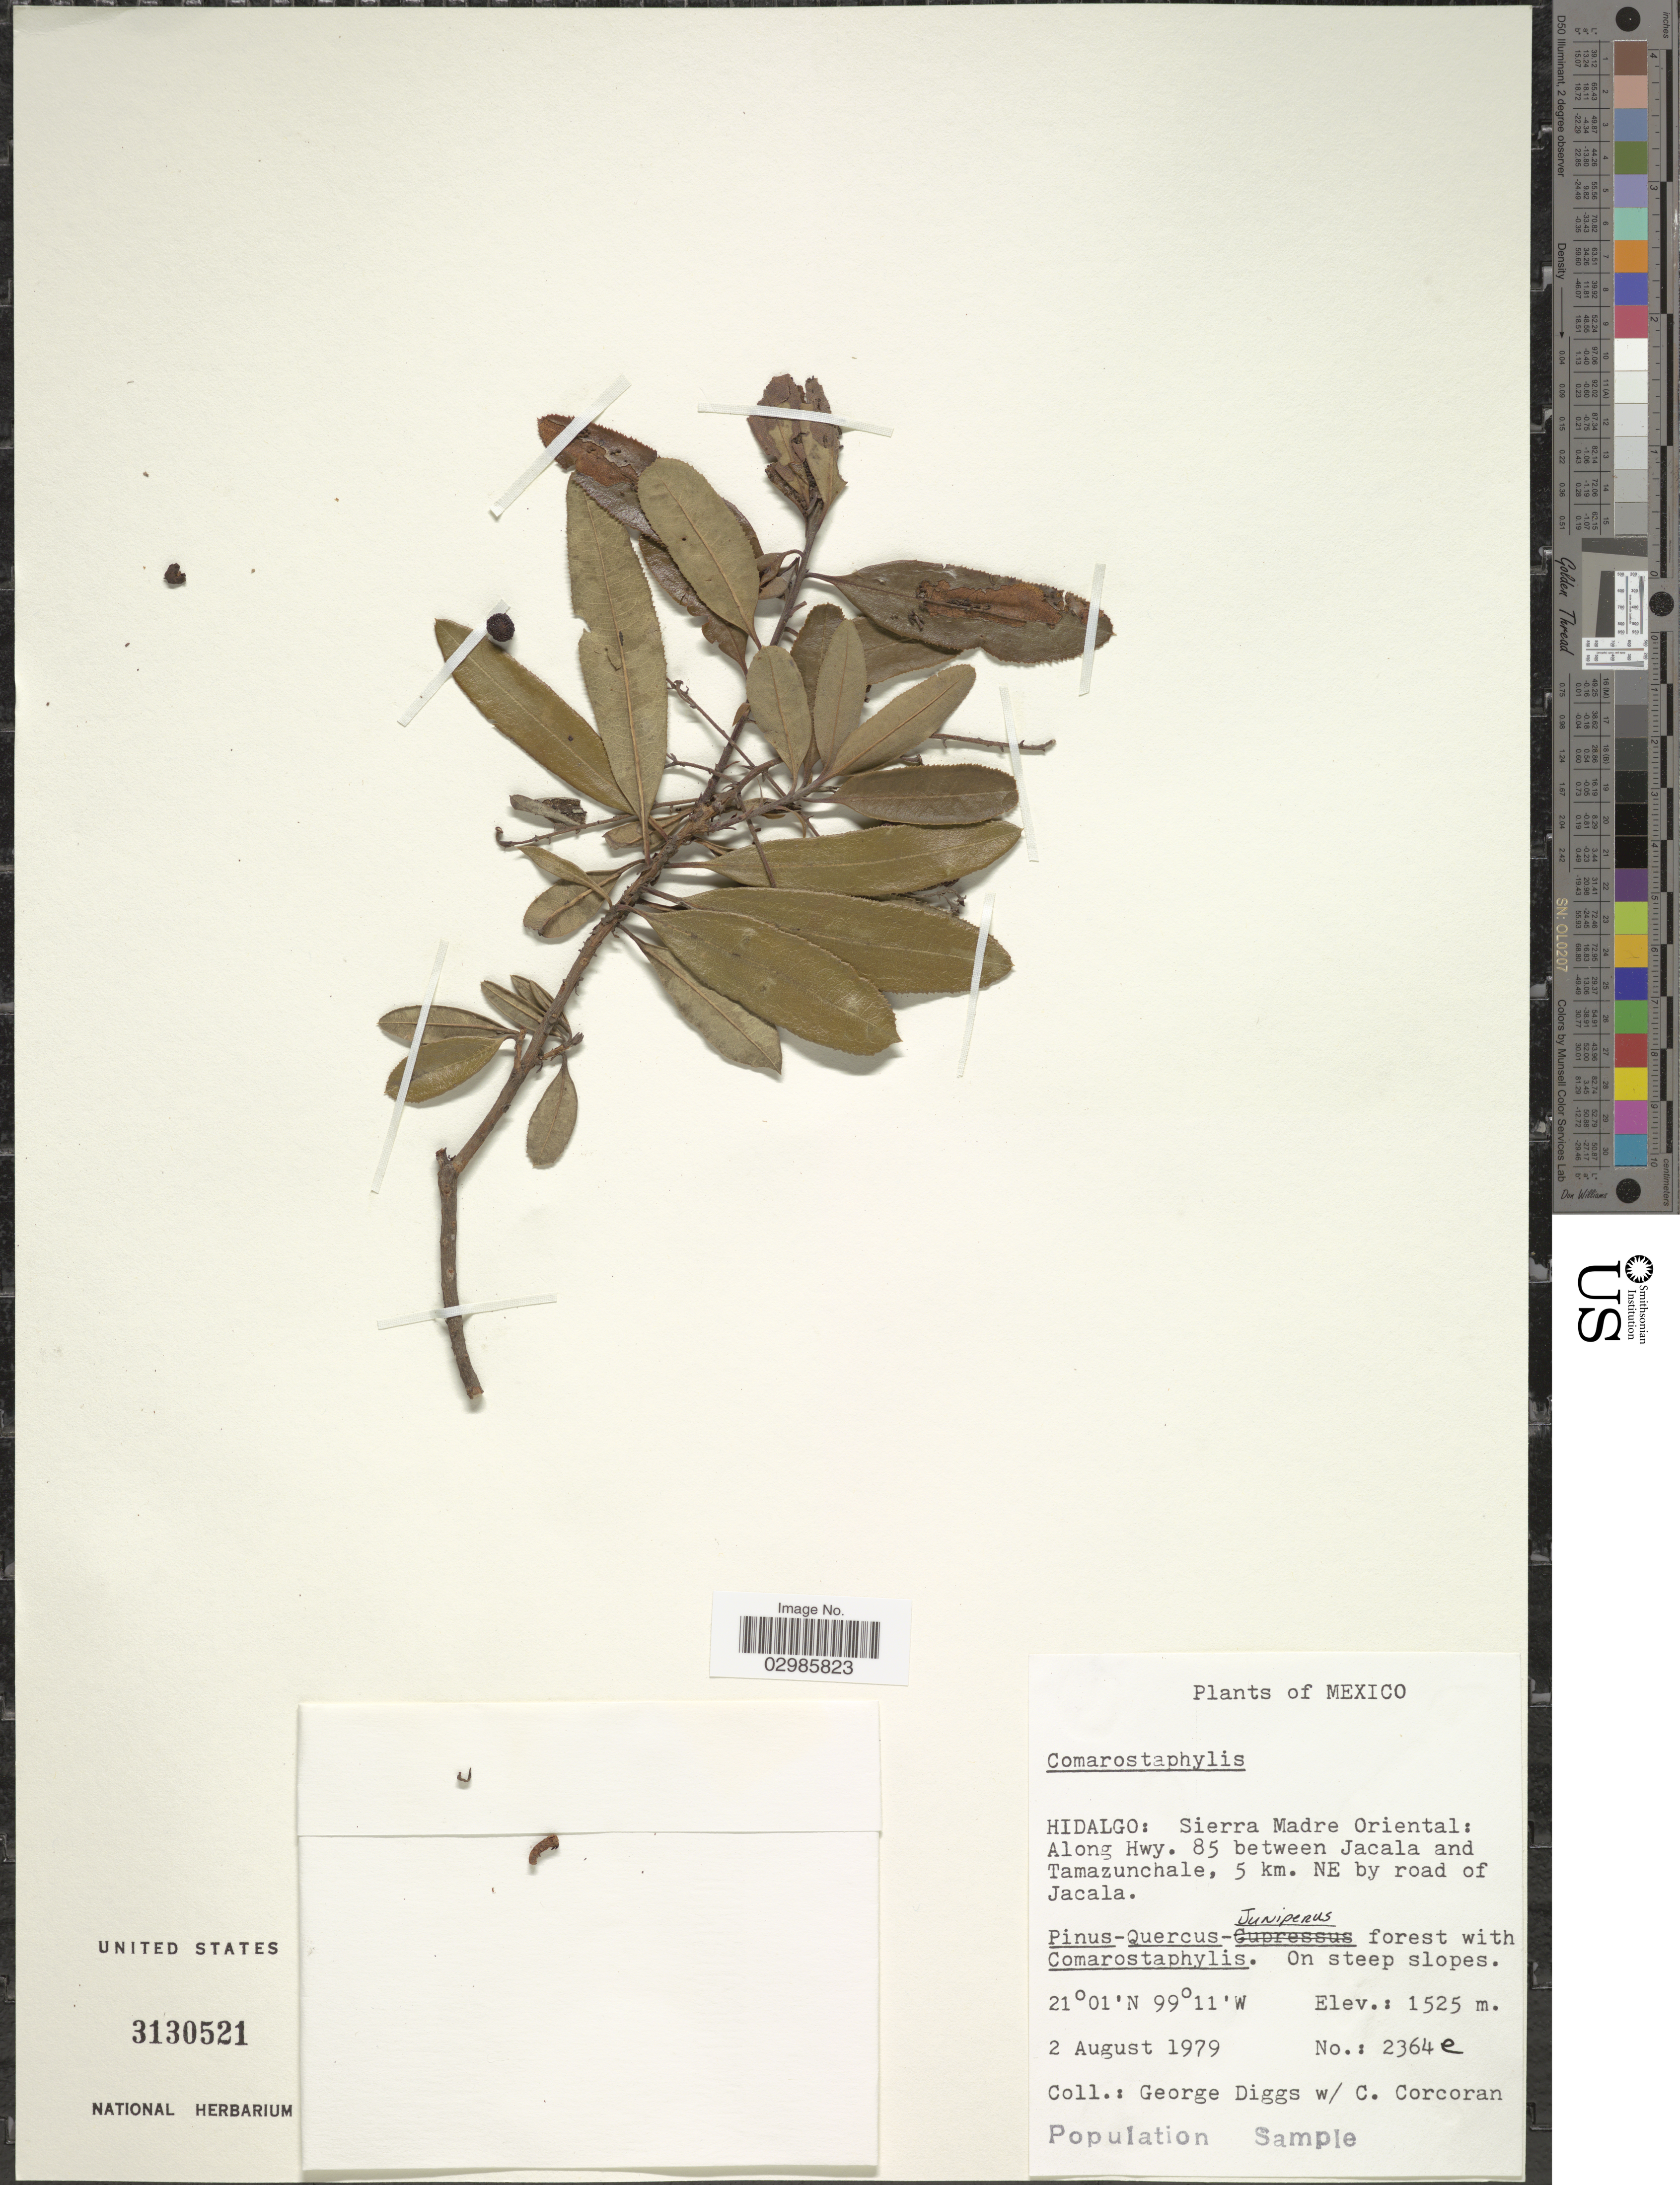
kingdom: Plantae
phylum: Tracheophyta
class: Magnoliopsida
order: Ericales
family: Ericaceae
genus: Comarostaphylis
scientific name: Comarostaphylis sp.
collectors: G. Diggs & C. Corcoran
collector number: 2364a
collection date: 1979-08-02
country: Mexico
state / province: Hidalgo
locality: Sierra Madre Oriental: Along Hwy. 85 between Jacala and Tamazunchale, 5 km. NE by road of Jacala.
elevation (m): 1525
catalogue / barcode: US 3130521